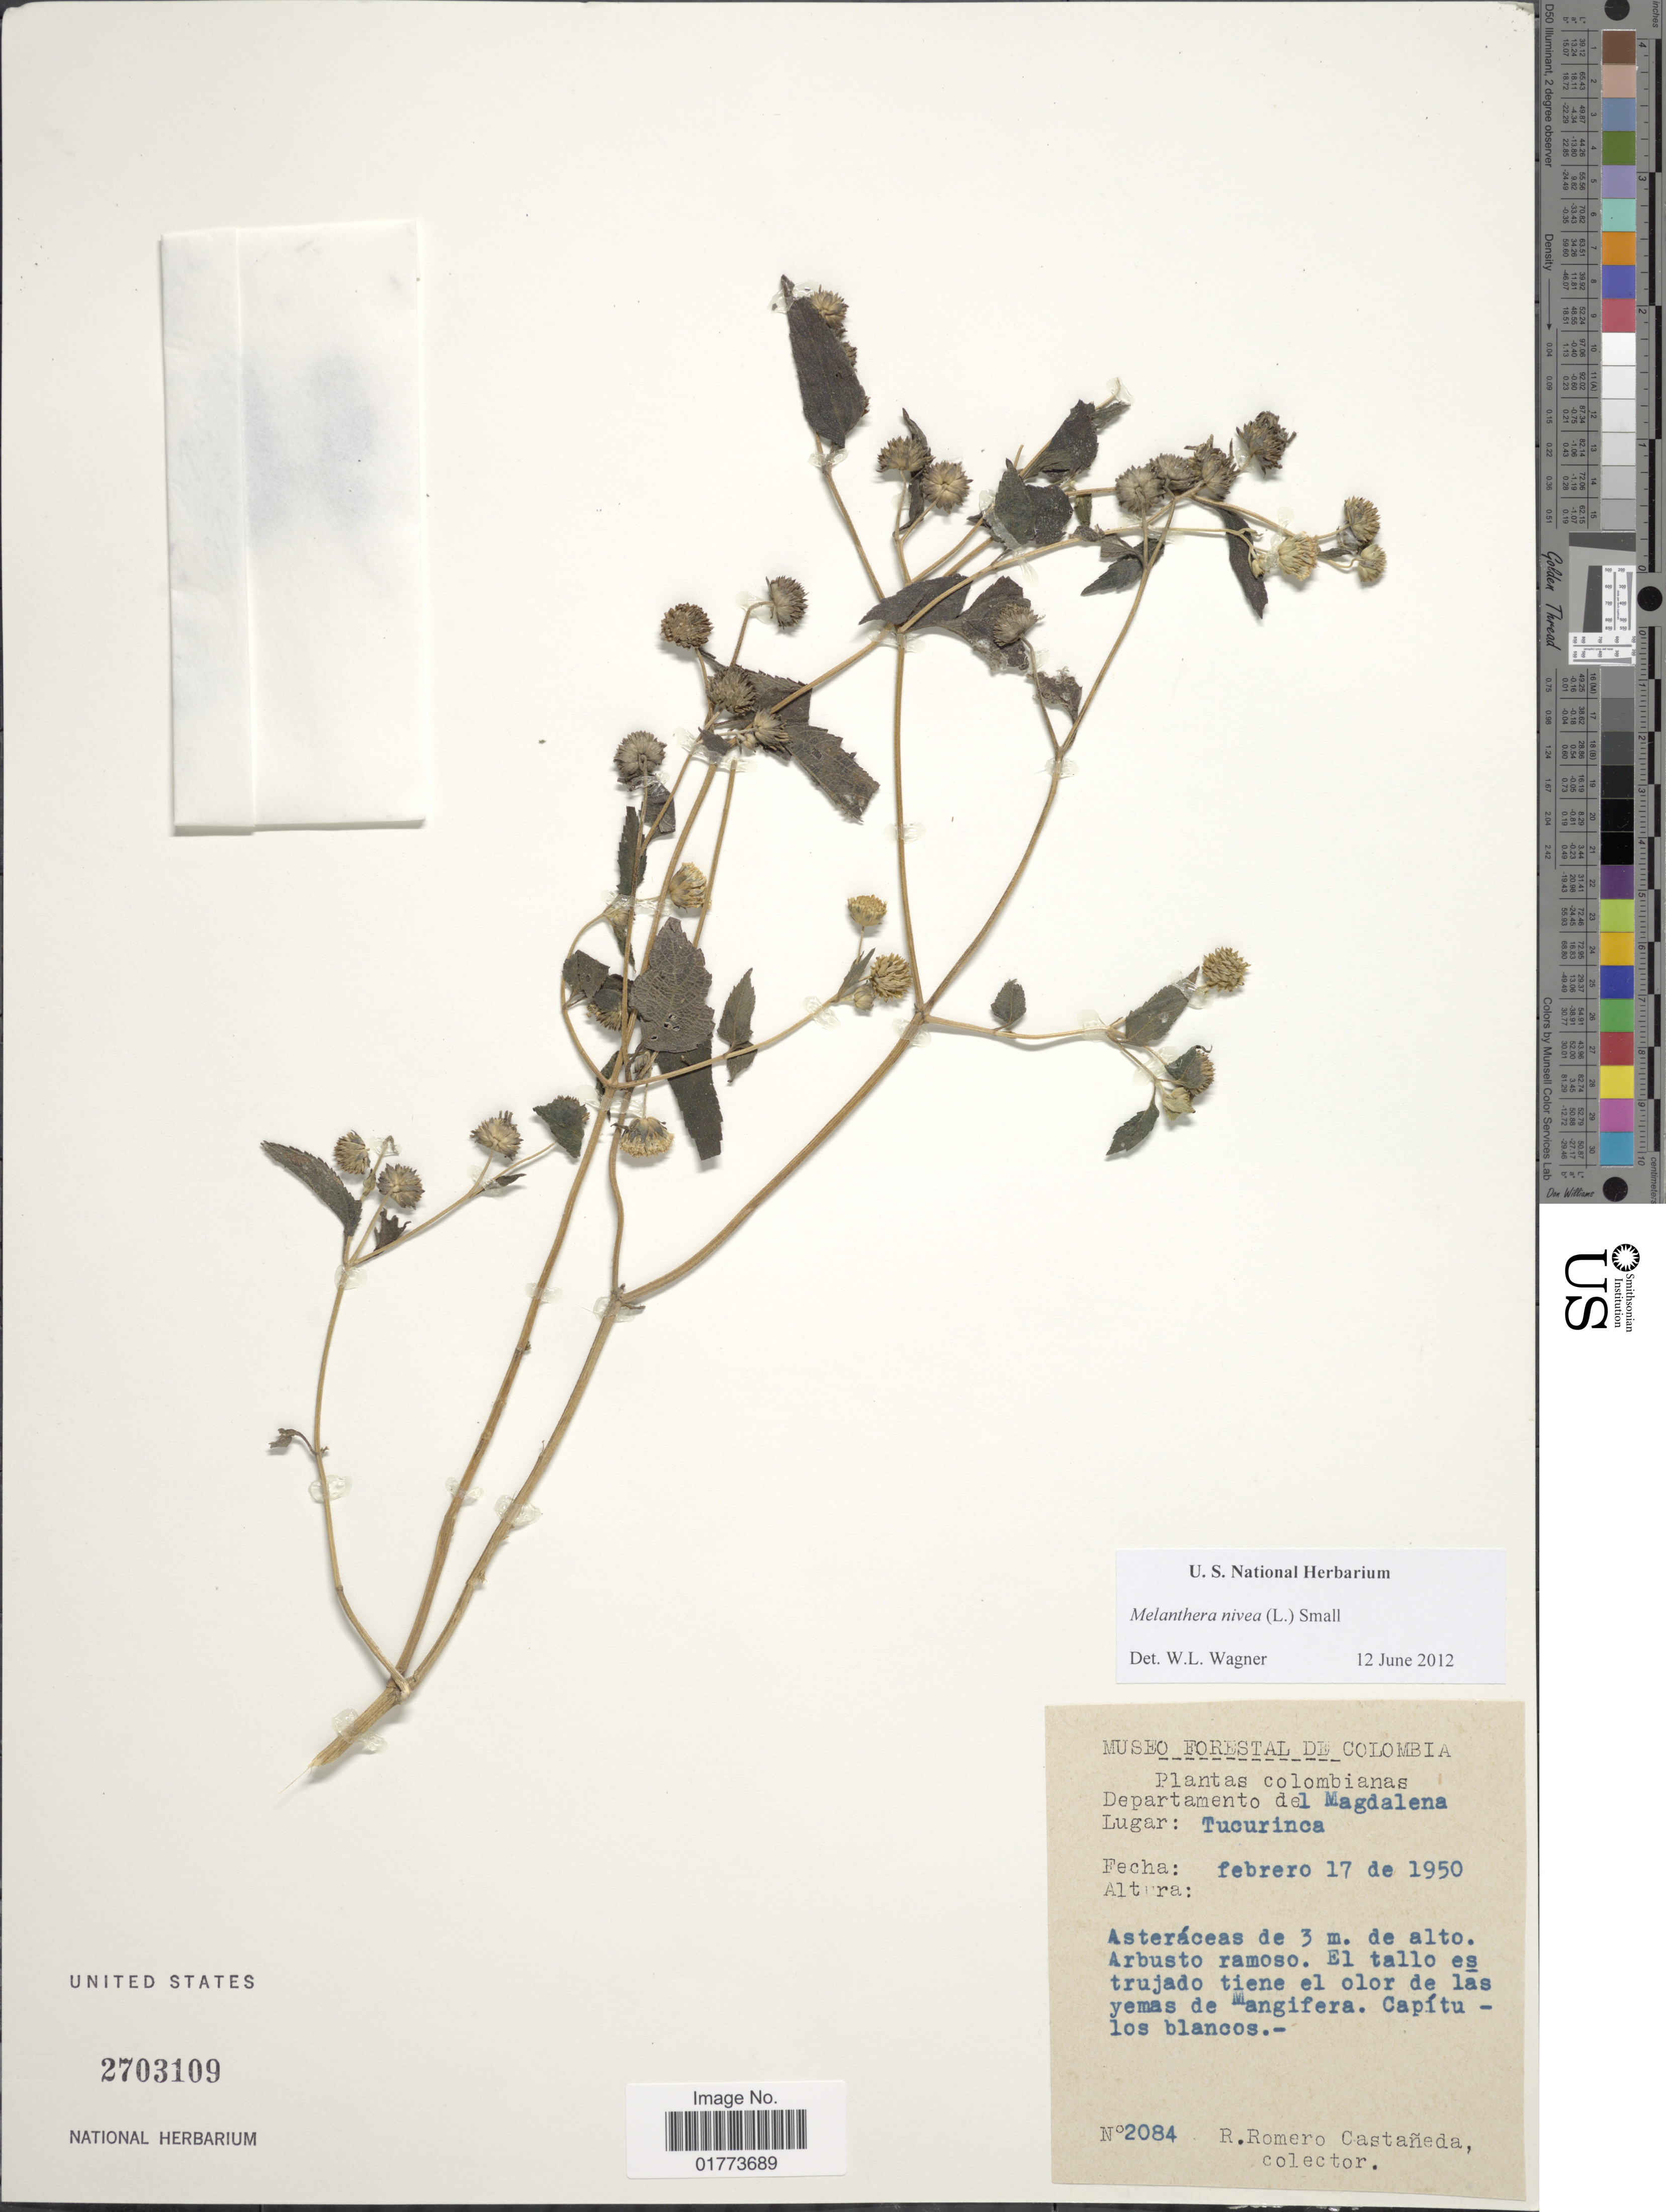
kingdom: Plantae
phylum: Tracheophyta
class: Magnoliopsida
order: Asterales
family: Asteraceae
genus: Melanthera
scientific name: Melanthera nivea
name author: (L.) Small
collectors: R. Romero Castañeda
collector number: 2084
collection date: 1950-02-17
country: Colombia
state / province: Magdalena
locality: Departamento del Magdalena. Lugar: Tucurinca.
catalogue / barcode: US 2703109